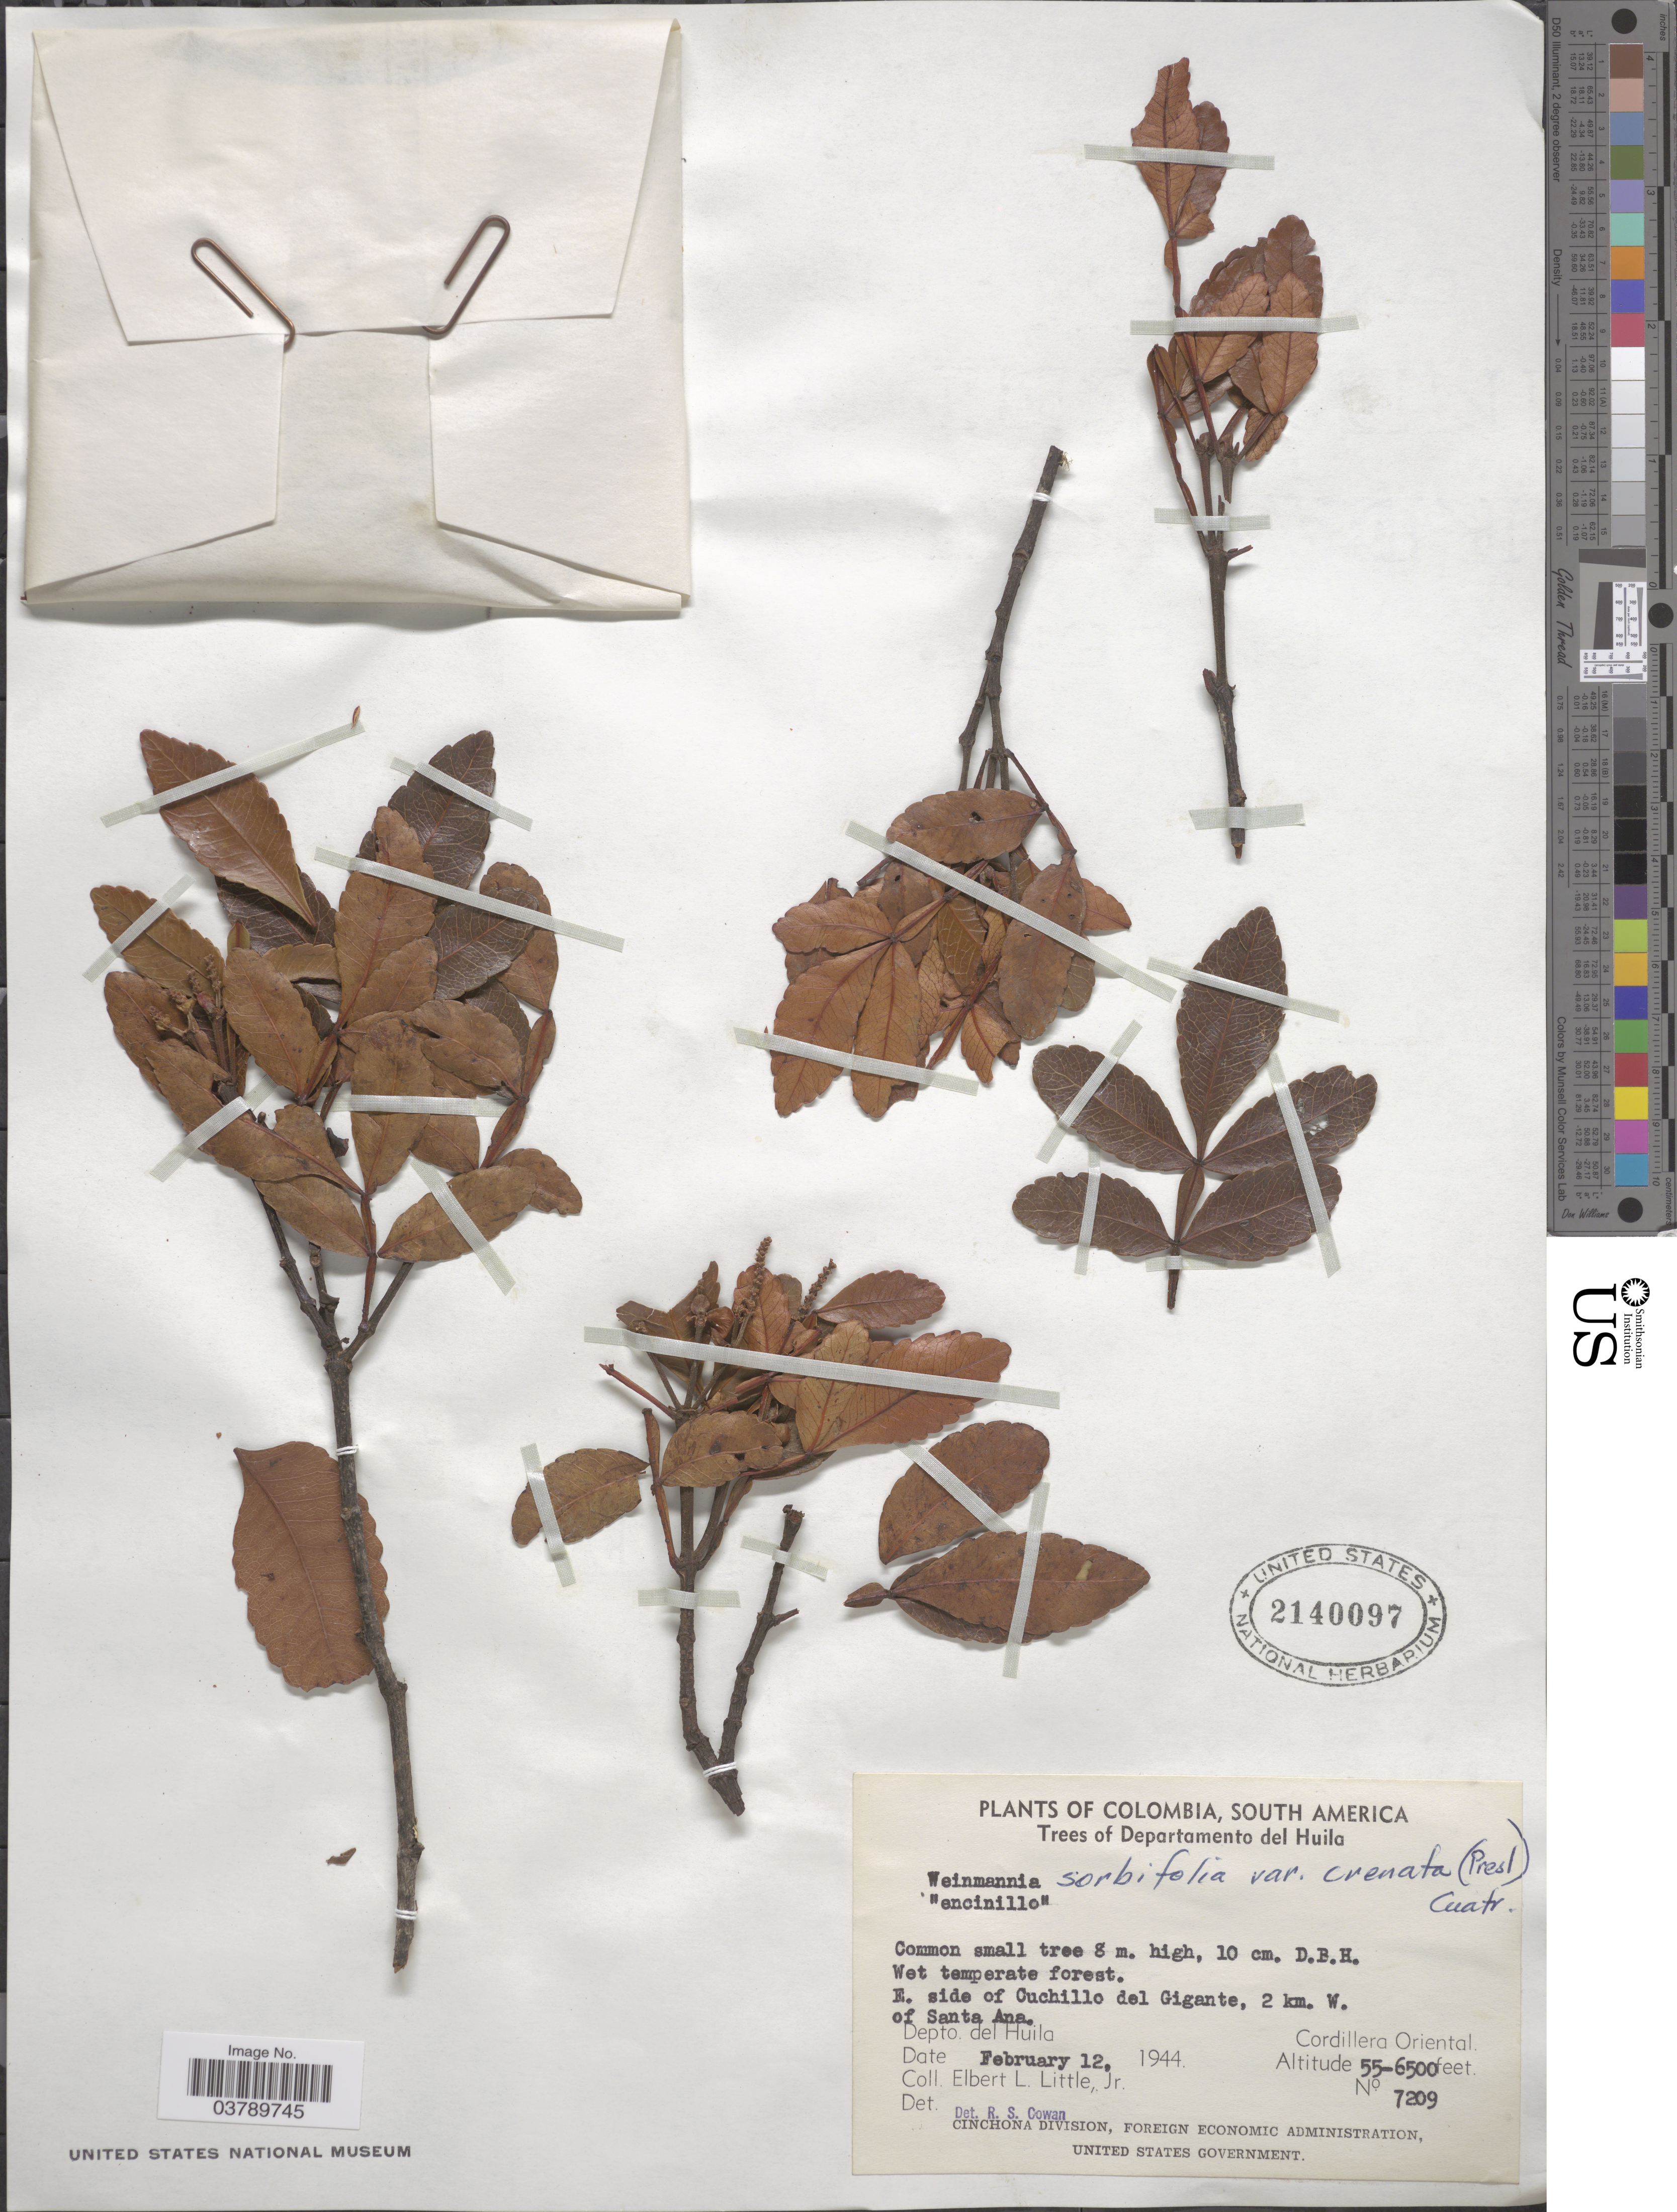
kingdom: Plantae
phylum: Tracheophyta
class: Magnoliopsida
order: Oxalidales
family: Cunoniaceae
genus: Weinmannia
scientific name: Weinmannia sorbifolia var. crenata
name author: Kunth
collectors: E. L. Little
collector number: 7209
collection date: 1944-02-12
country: Colombia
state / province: Huila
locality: Departamento del Huila. E. side of Cuchillo del Gigante, 2 km. W. of Santa Ana. Depto. del Huila. Cordillera Oriental.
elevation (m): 1676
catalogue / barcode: US 2140097